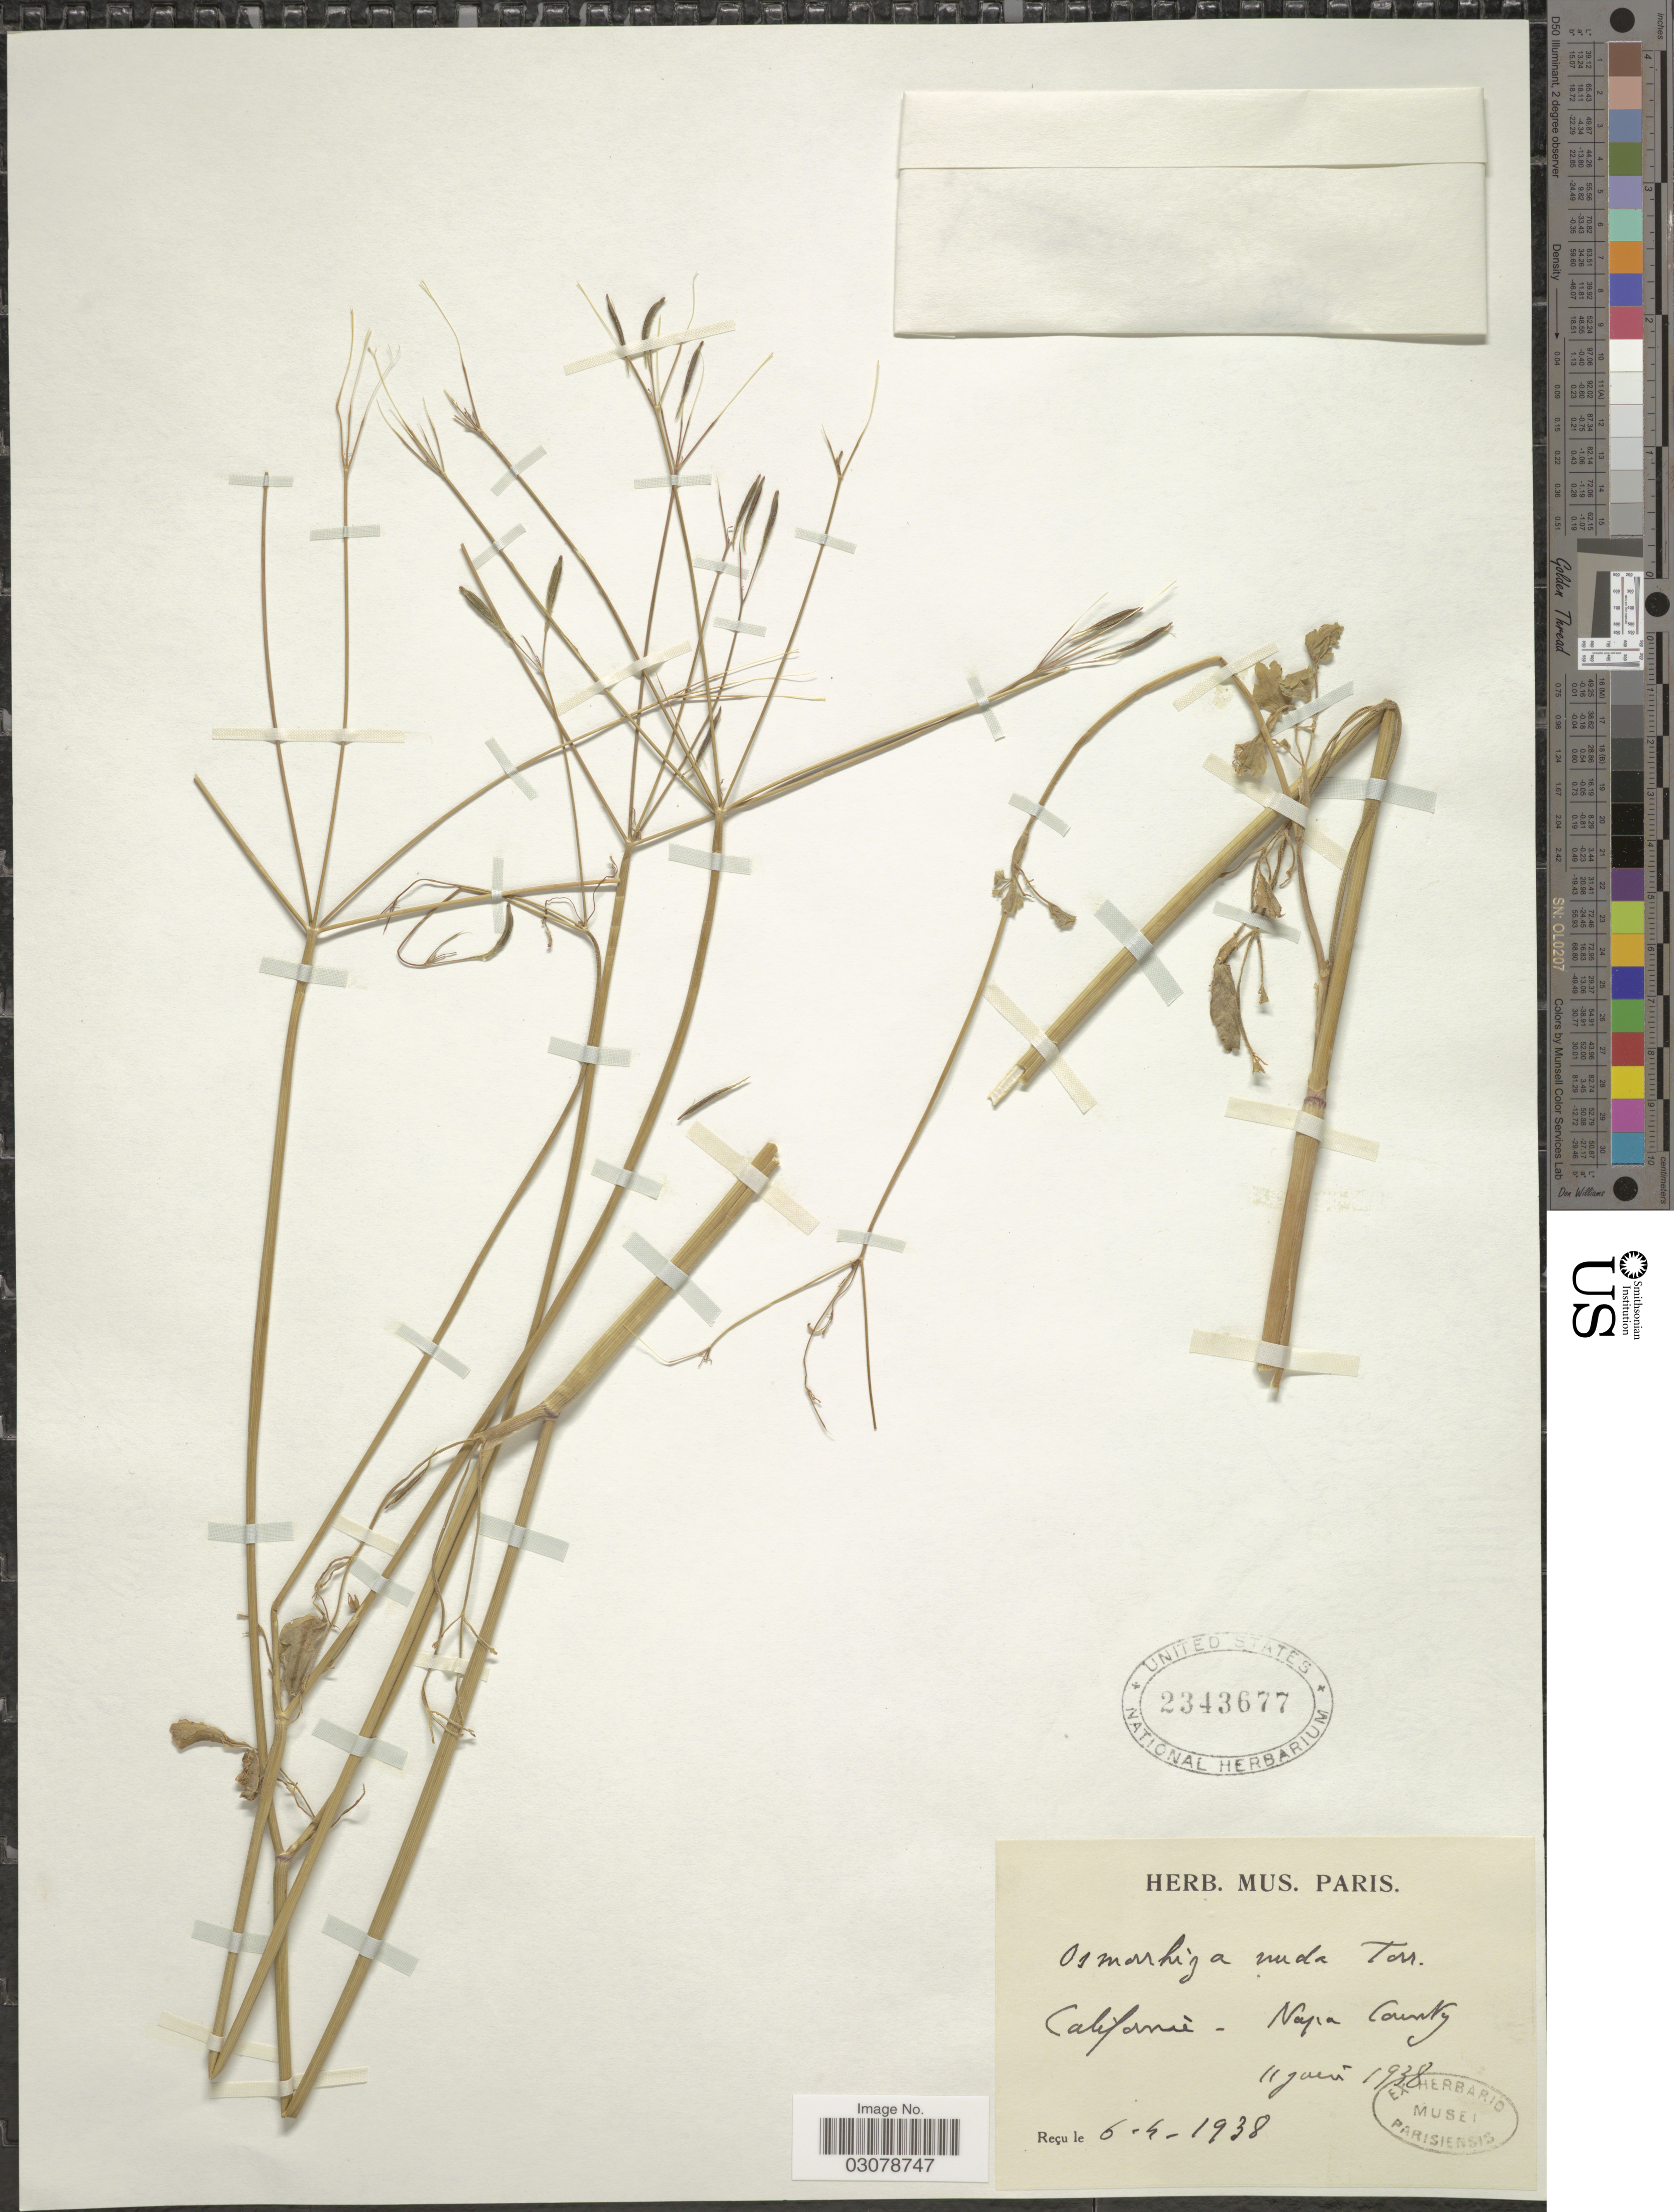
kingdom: Plantae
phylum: Tracheophyta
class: Magnoliopsida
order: Apiales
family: Apiaceae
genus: Osmorhiza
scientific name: Osmorhiza nuda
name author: Torr.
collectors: Herb. Mus. Paris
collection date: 1938-06-11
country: United States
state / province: California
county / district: Napa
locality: Napa County.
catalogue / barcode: US 2343677